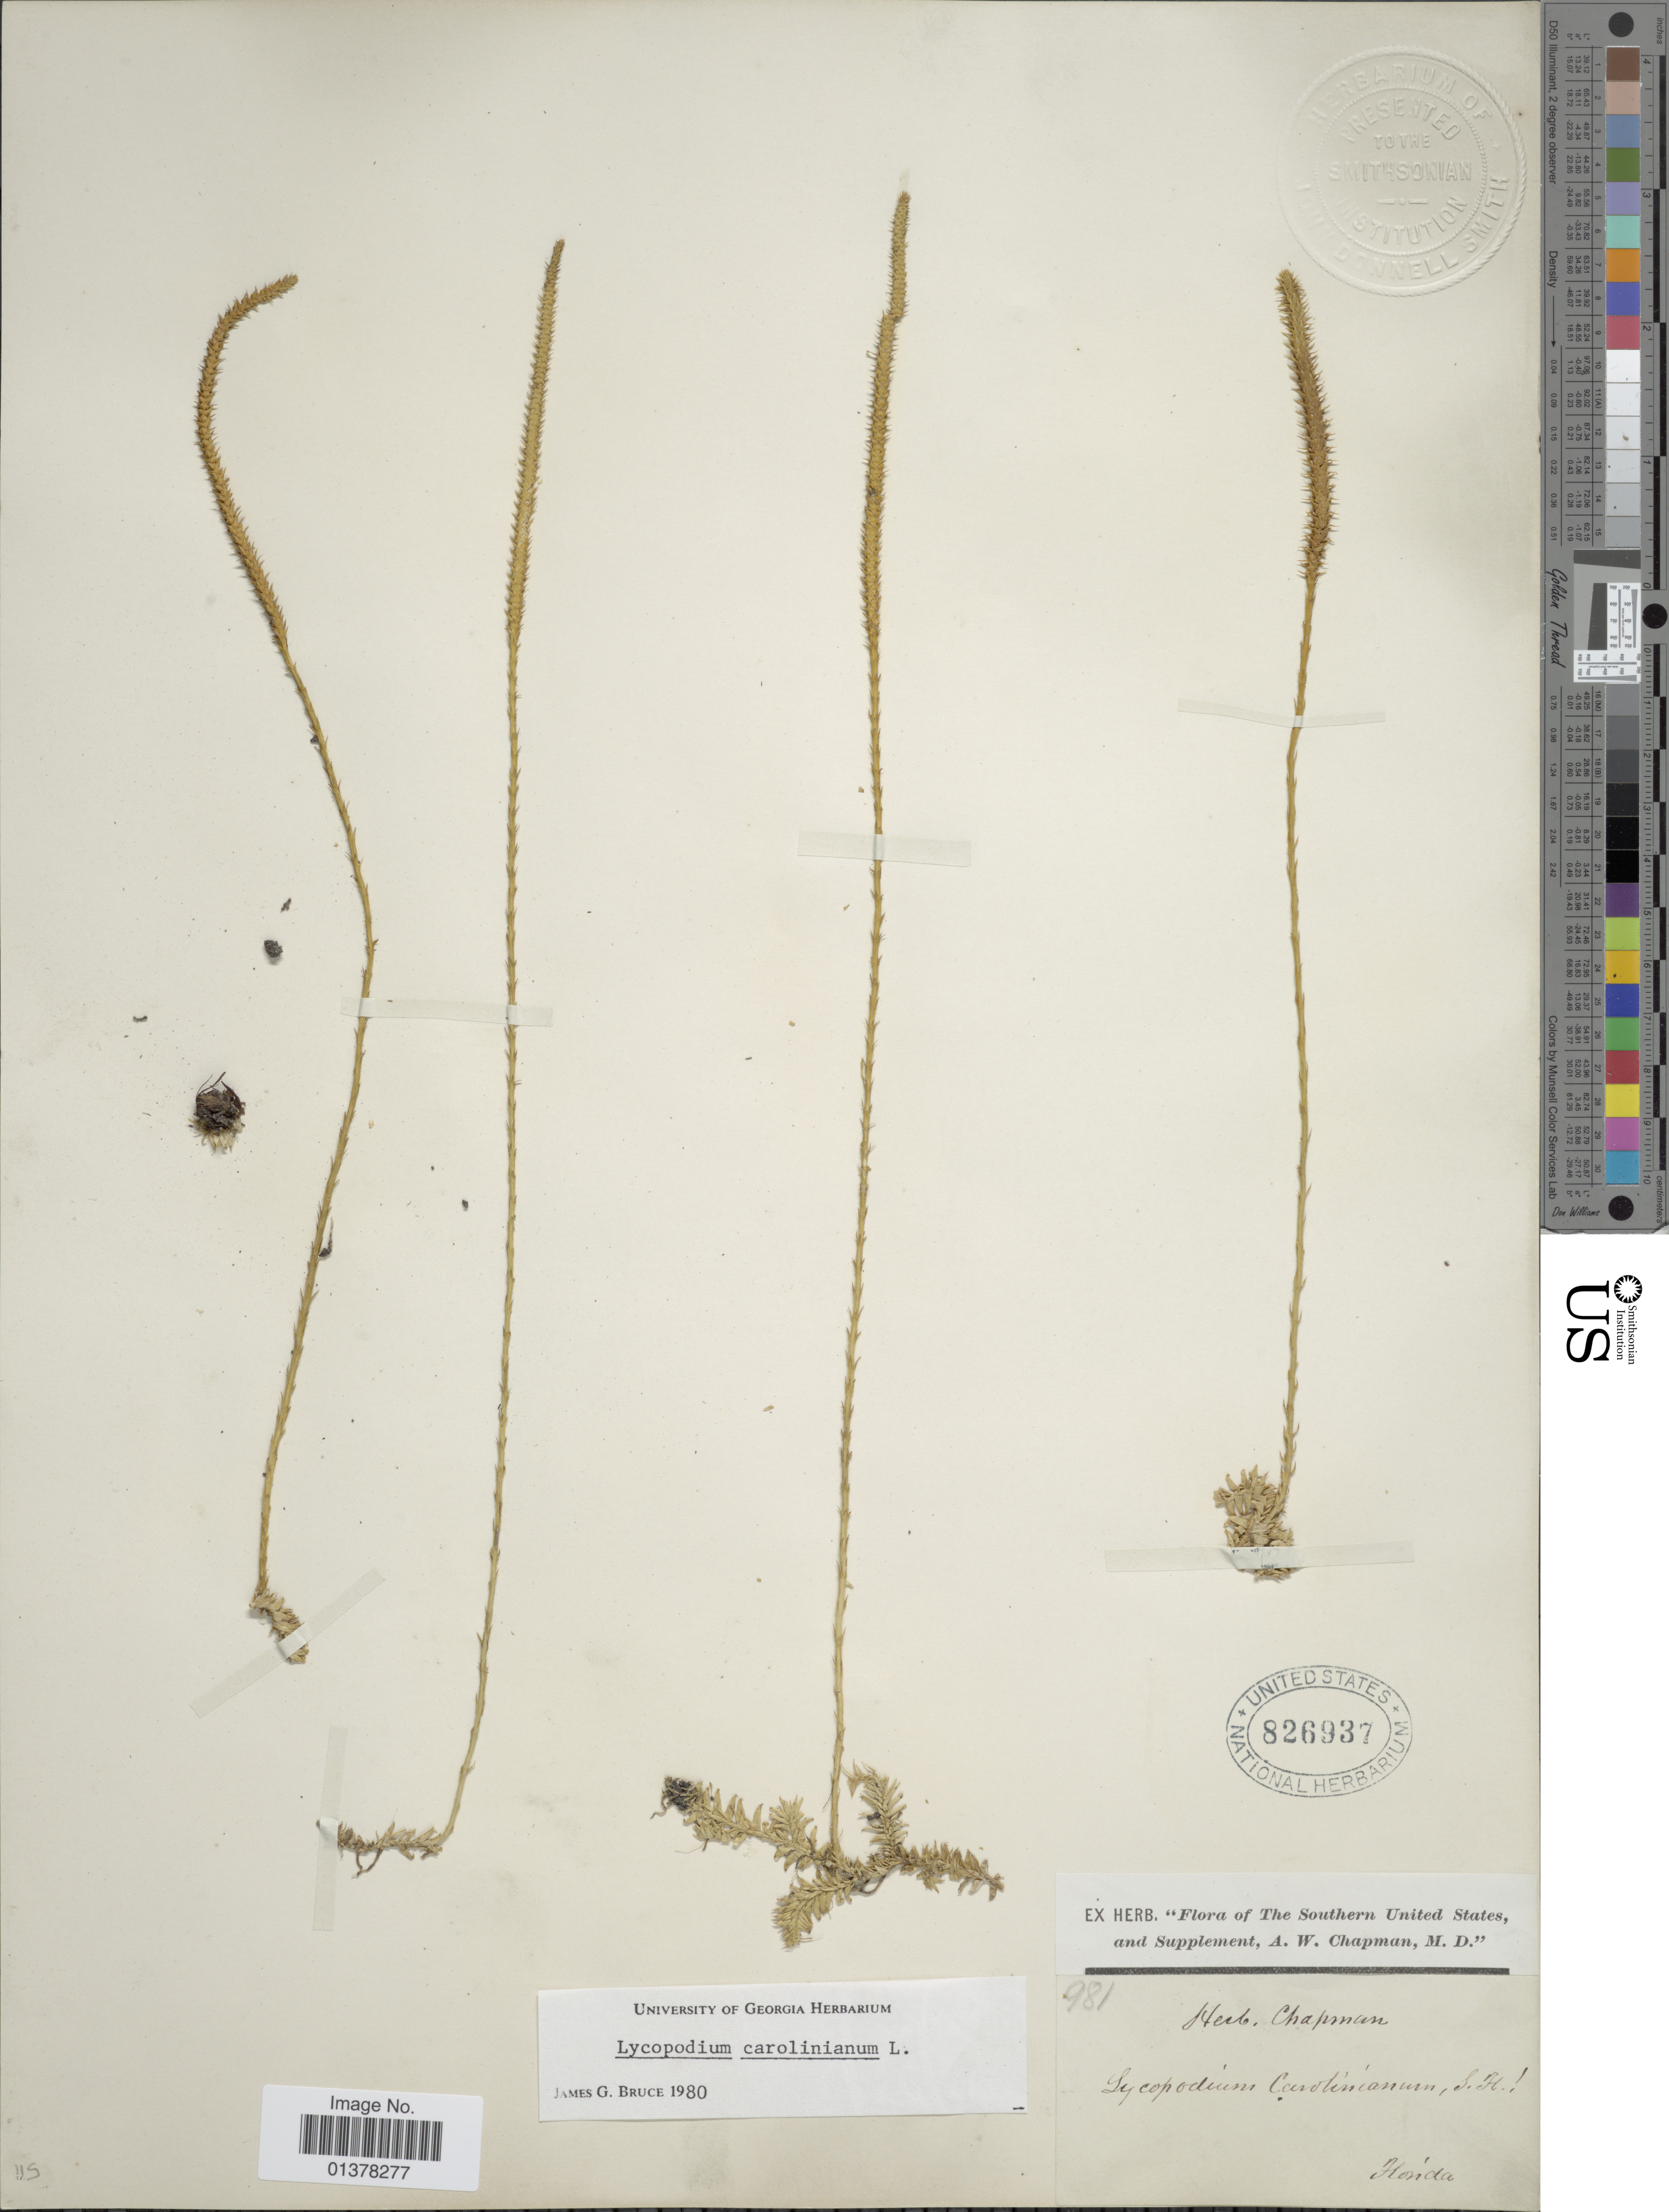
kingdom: Plantae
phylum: Tracheophyta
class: Lycopodiopsida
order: Lycopodiales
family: Lycopodiaceae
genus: Pseudolycopodiella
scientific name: Pseudolycopodiella caroliniana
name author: (L.) Holub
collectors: ex herb. Chapman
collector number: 981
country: United States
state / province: Florida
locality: Southern United States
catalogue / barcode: US 826937